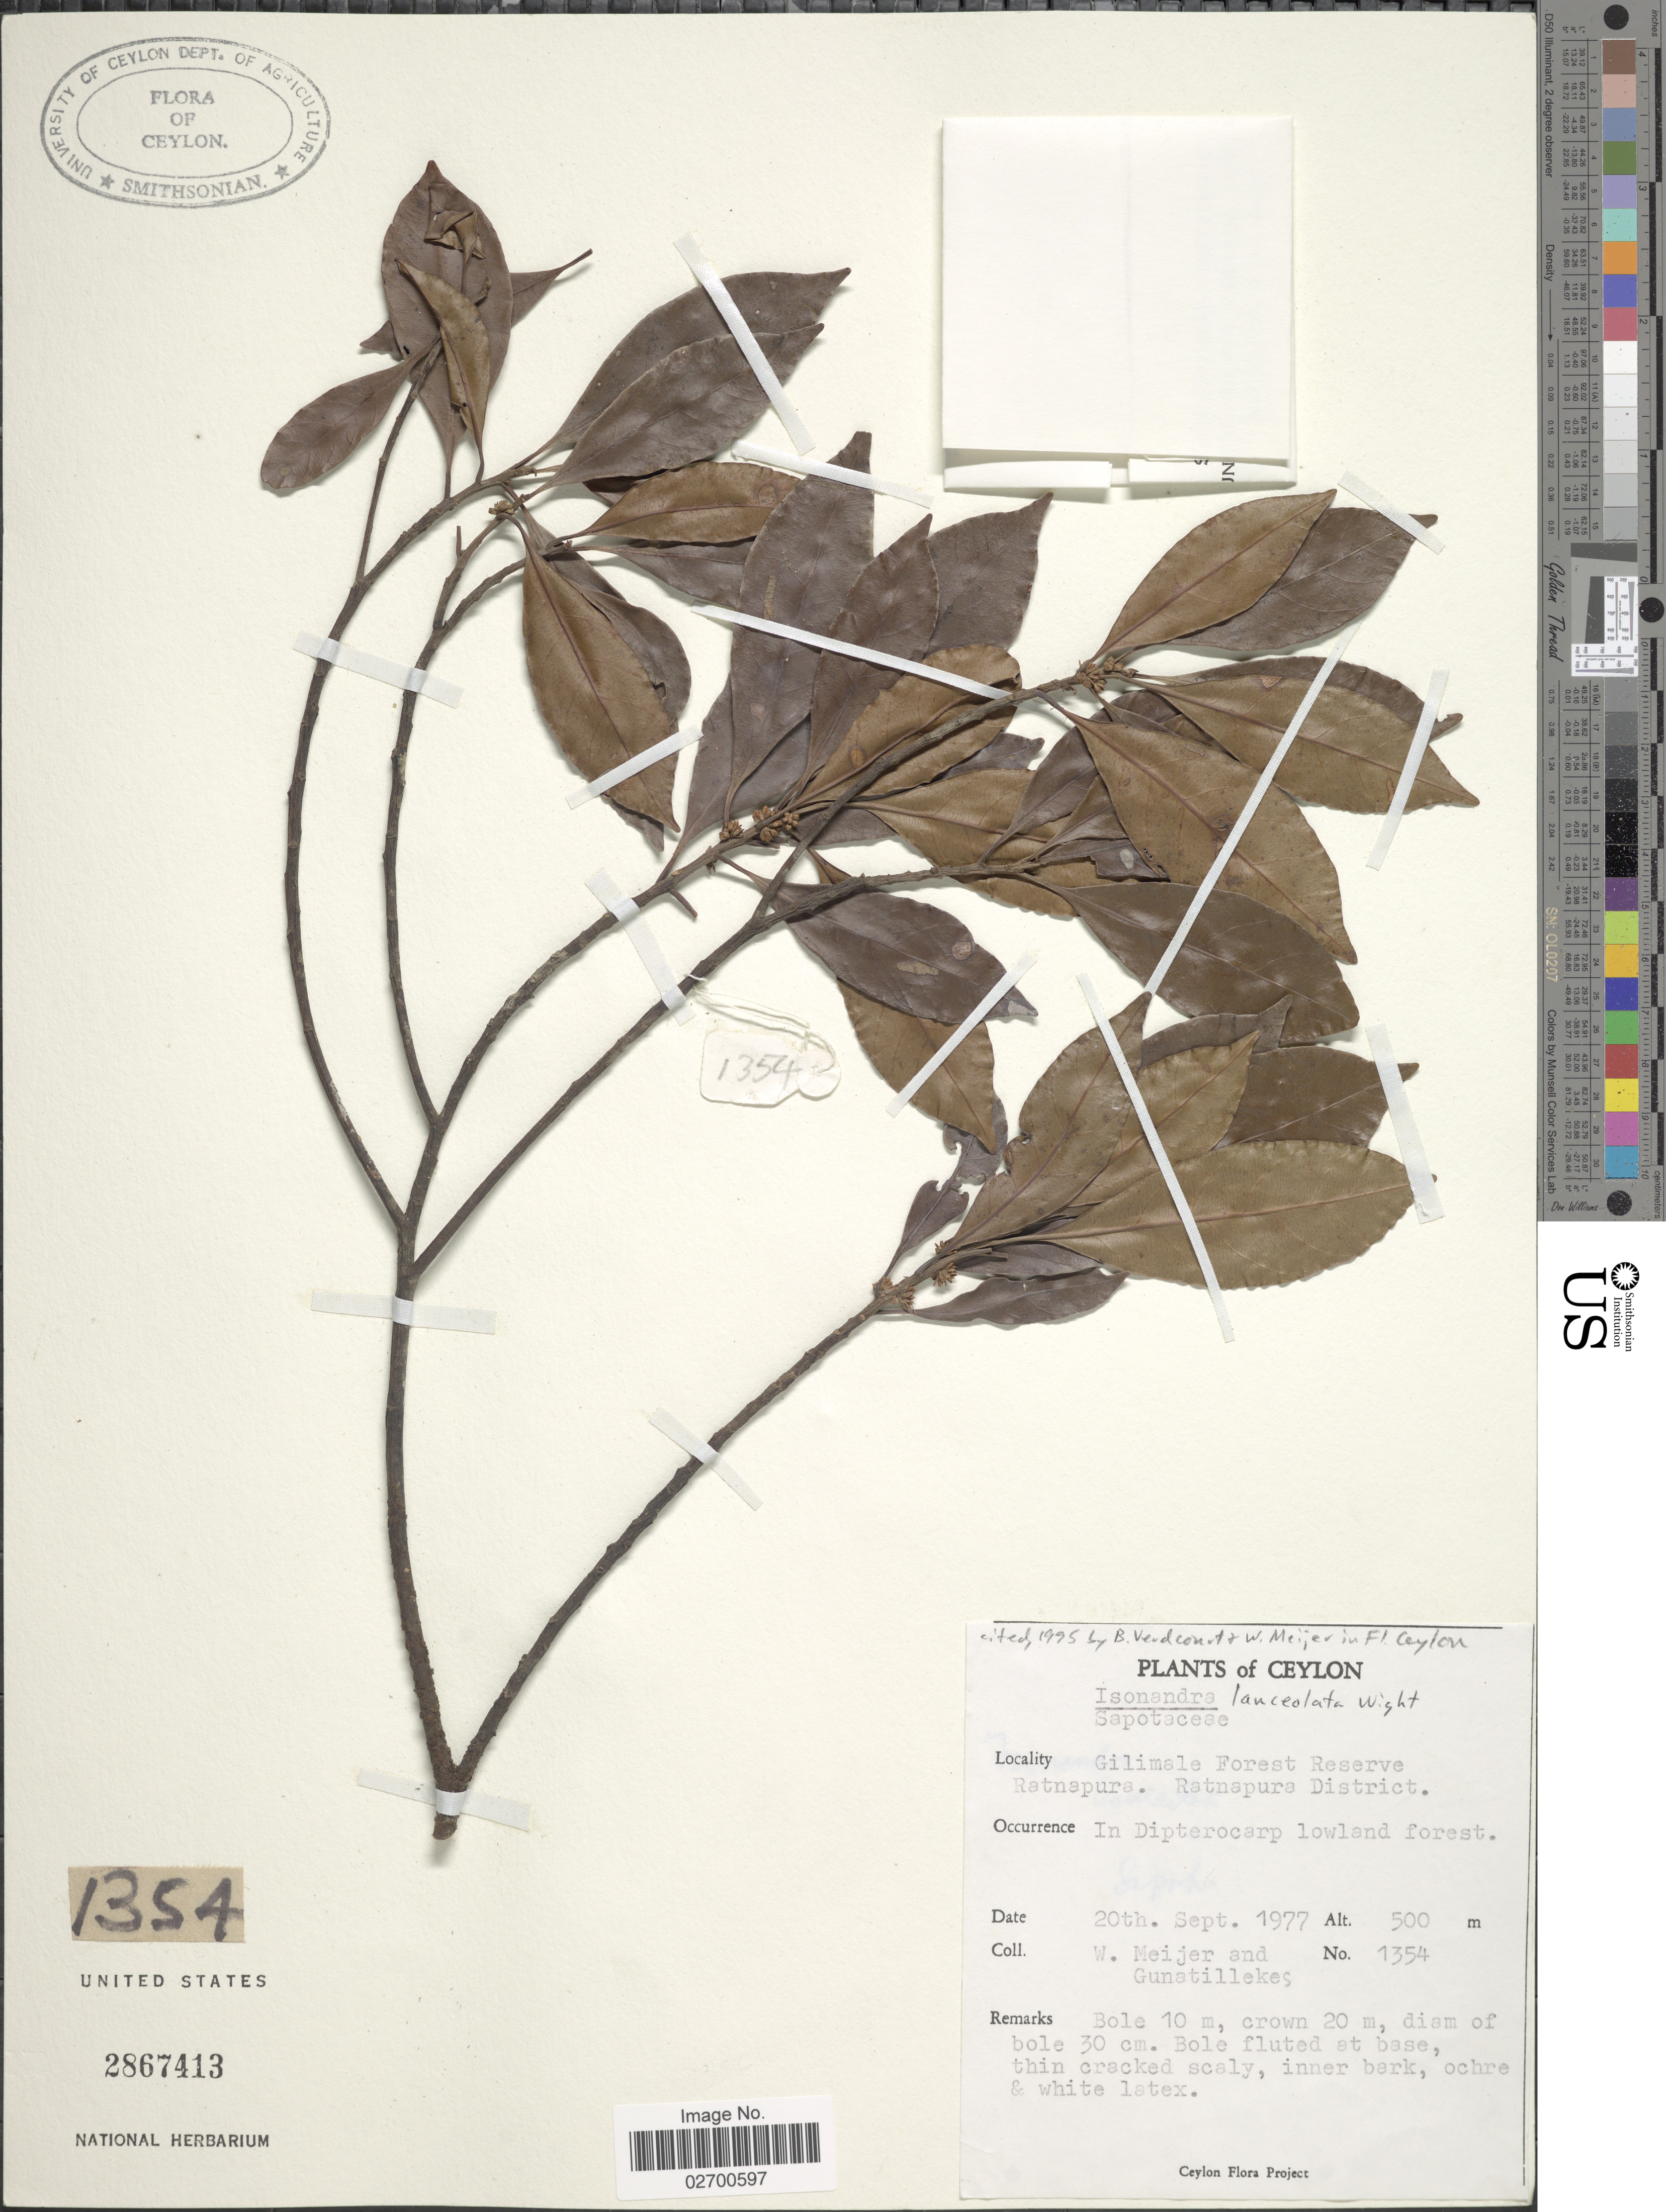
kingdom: Plantae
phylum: Tracheophyta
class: Magnoliopsida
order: Ericales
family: Sapotaceae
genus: Isonandra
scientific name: Isonandra lanceolata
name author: Wight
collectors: W. Meijer & -- Gunatilleke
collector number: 1354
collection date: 1977-09-20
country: Sri Lanka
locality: Gilimale Forest Reserve Ratnapura. Ratnapura District. Ceylon.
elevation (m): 500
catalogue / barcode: US 2867413